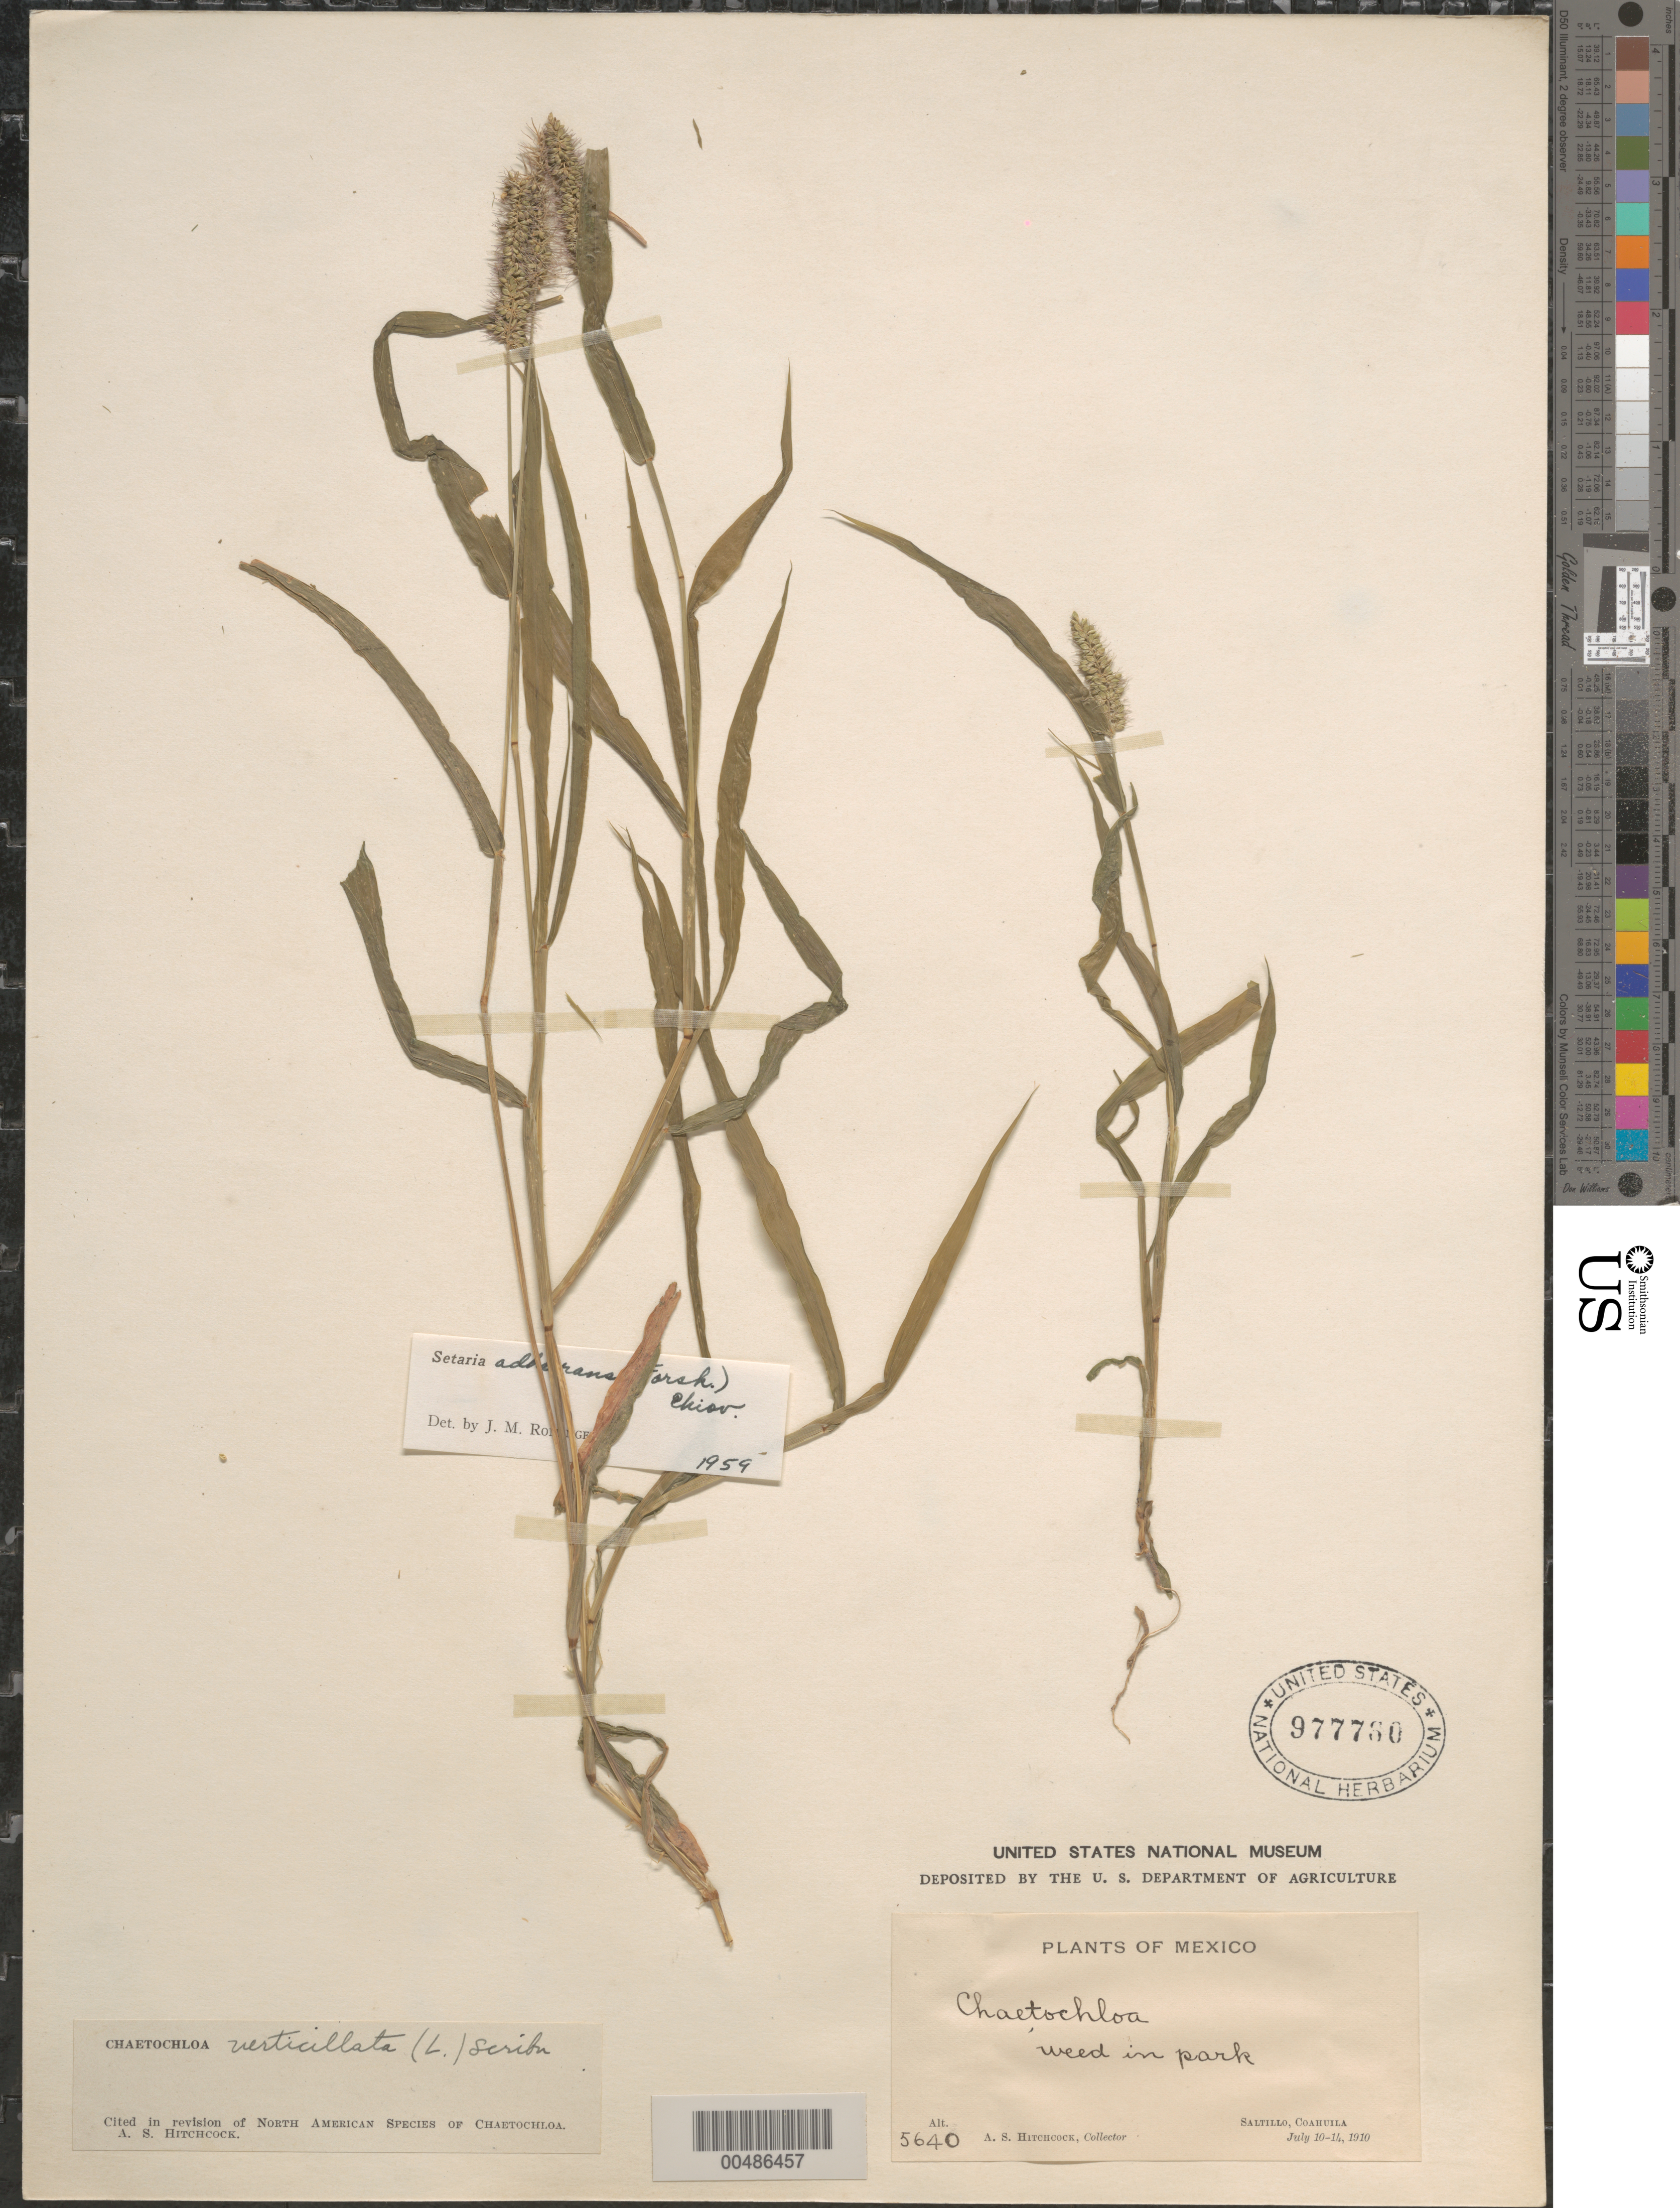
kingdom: Plantae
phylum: Tracheophyta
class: Liliopsida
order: Poales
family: Poaceae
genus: Setaria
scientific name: Setaria adhaerens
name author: (Forssk.) Chiov.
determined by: Rominger, J. M.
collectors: A. S. Hitchcock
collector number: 5640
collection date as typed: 10 Jul 1910 to 14 Jul 1910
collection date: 1910-07-10/1910-07-14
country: Mexico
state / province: Coahuila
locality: Saltillo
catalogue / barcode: US 977760